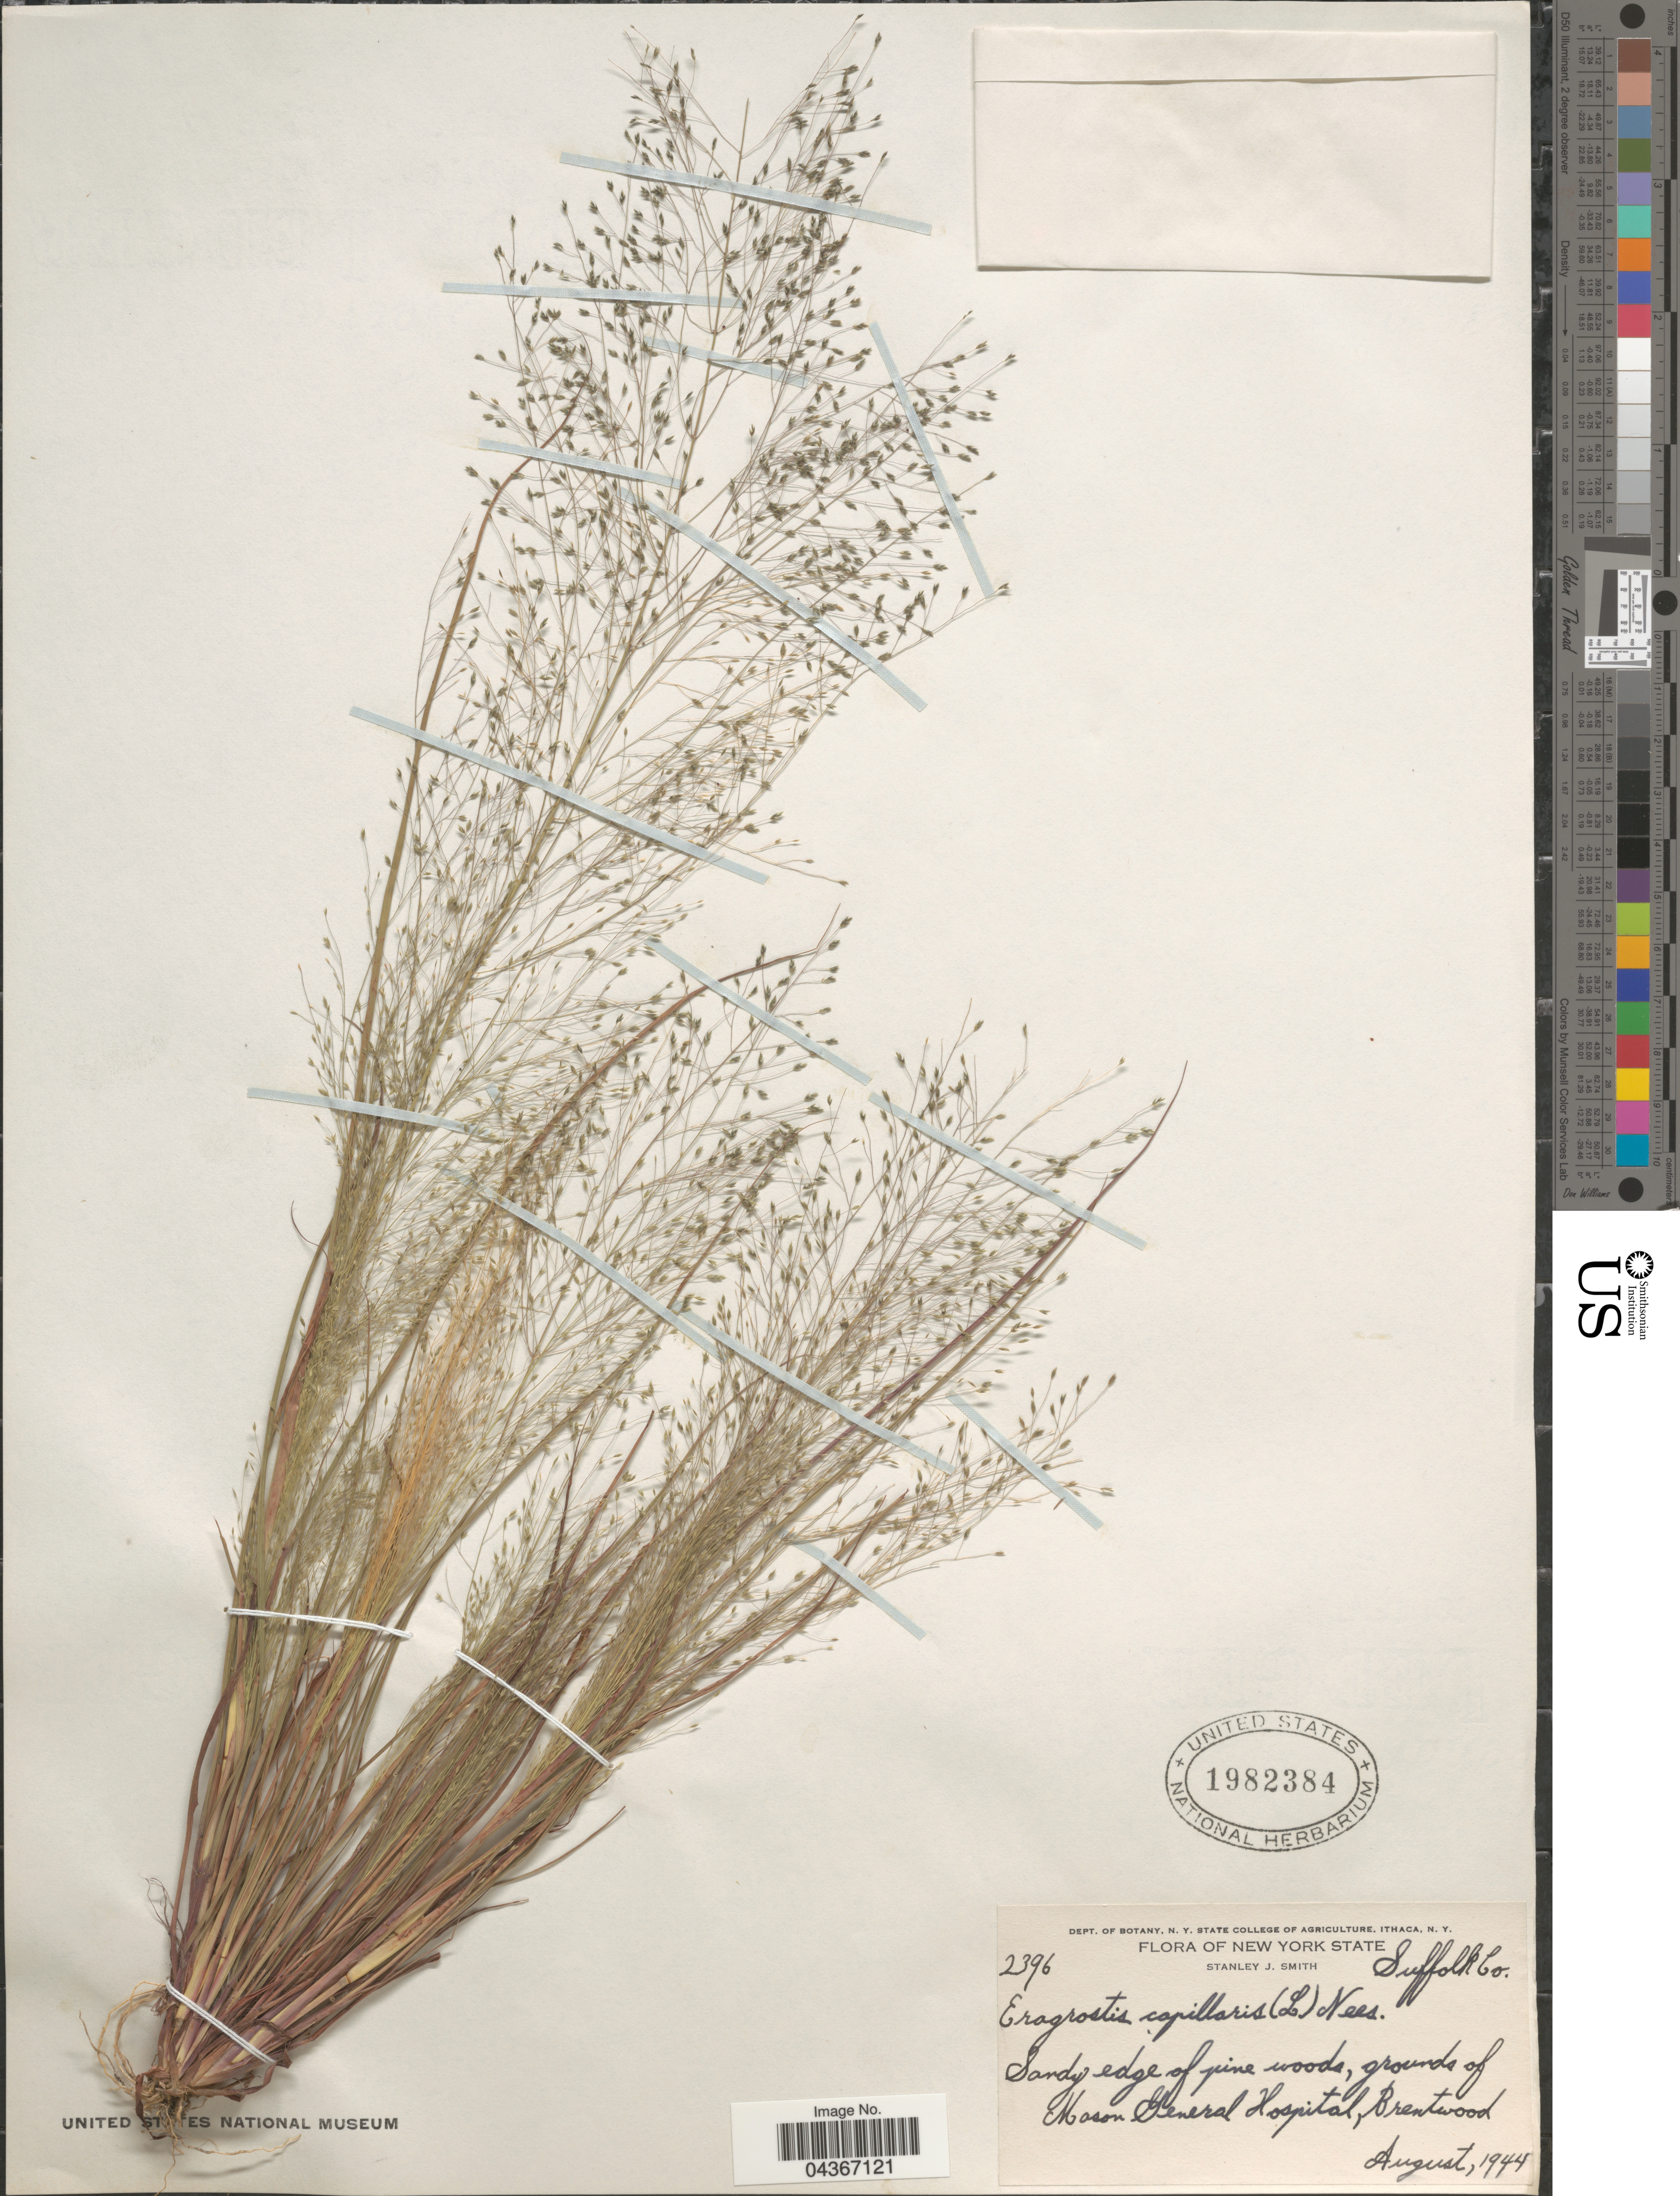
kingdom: Plantae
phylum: Tracheophyta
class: Liliopsida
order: Poales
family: Poaceae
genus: Eragrostis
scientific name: Eragrostis capillaris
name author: (L.) Nees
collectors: S. Smith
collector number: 2396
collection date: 1944-08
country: United States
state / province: New York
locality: Suffolk Co. Sandy edge of pine woods, grounds of Mason General Hospital, Brentwood.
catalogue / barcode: US 1982384